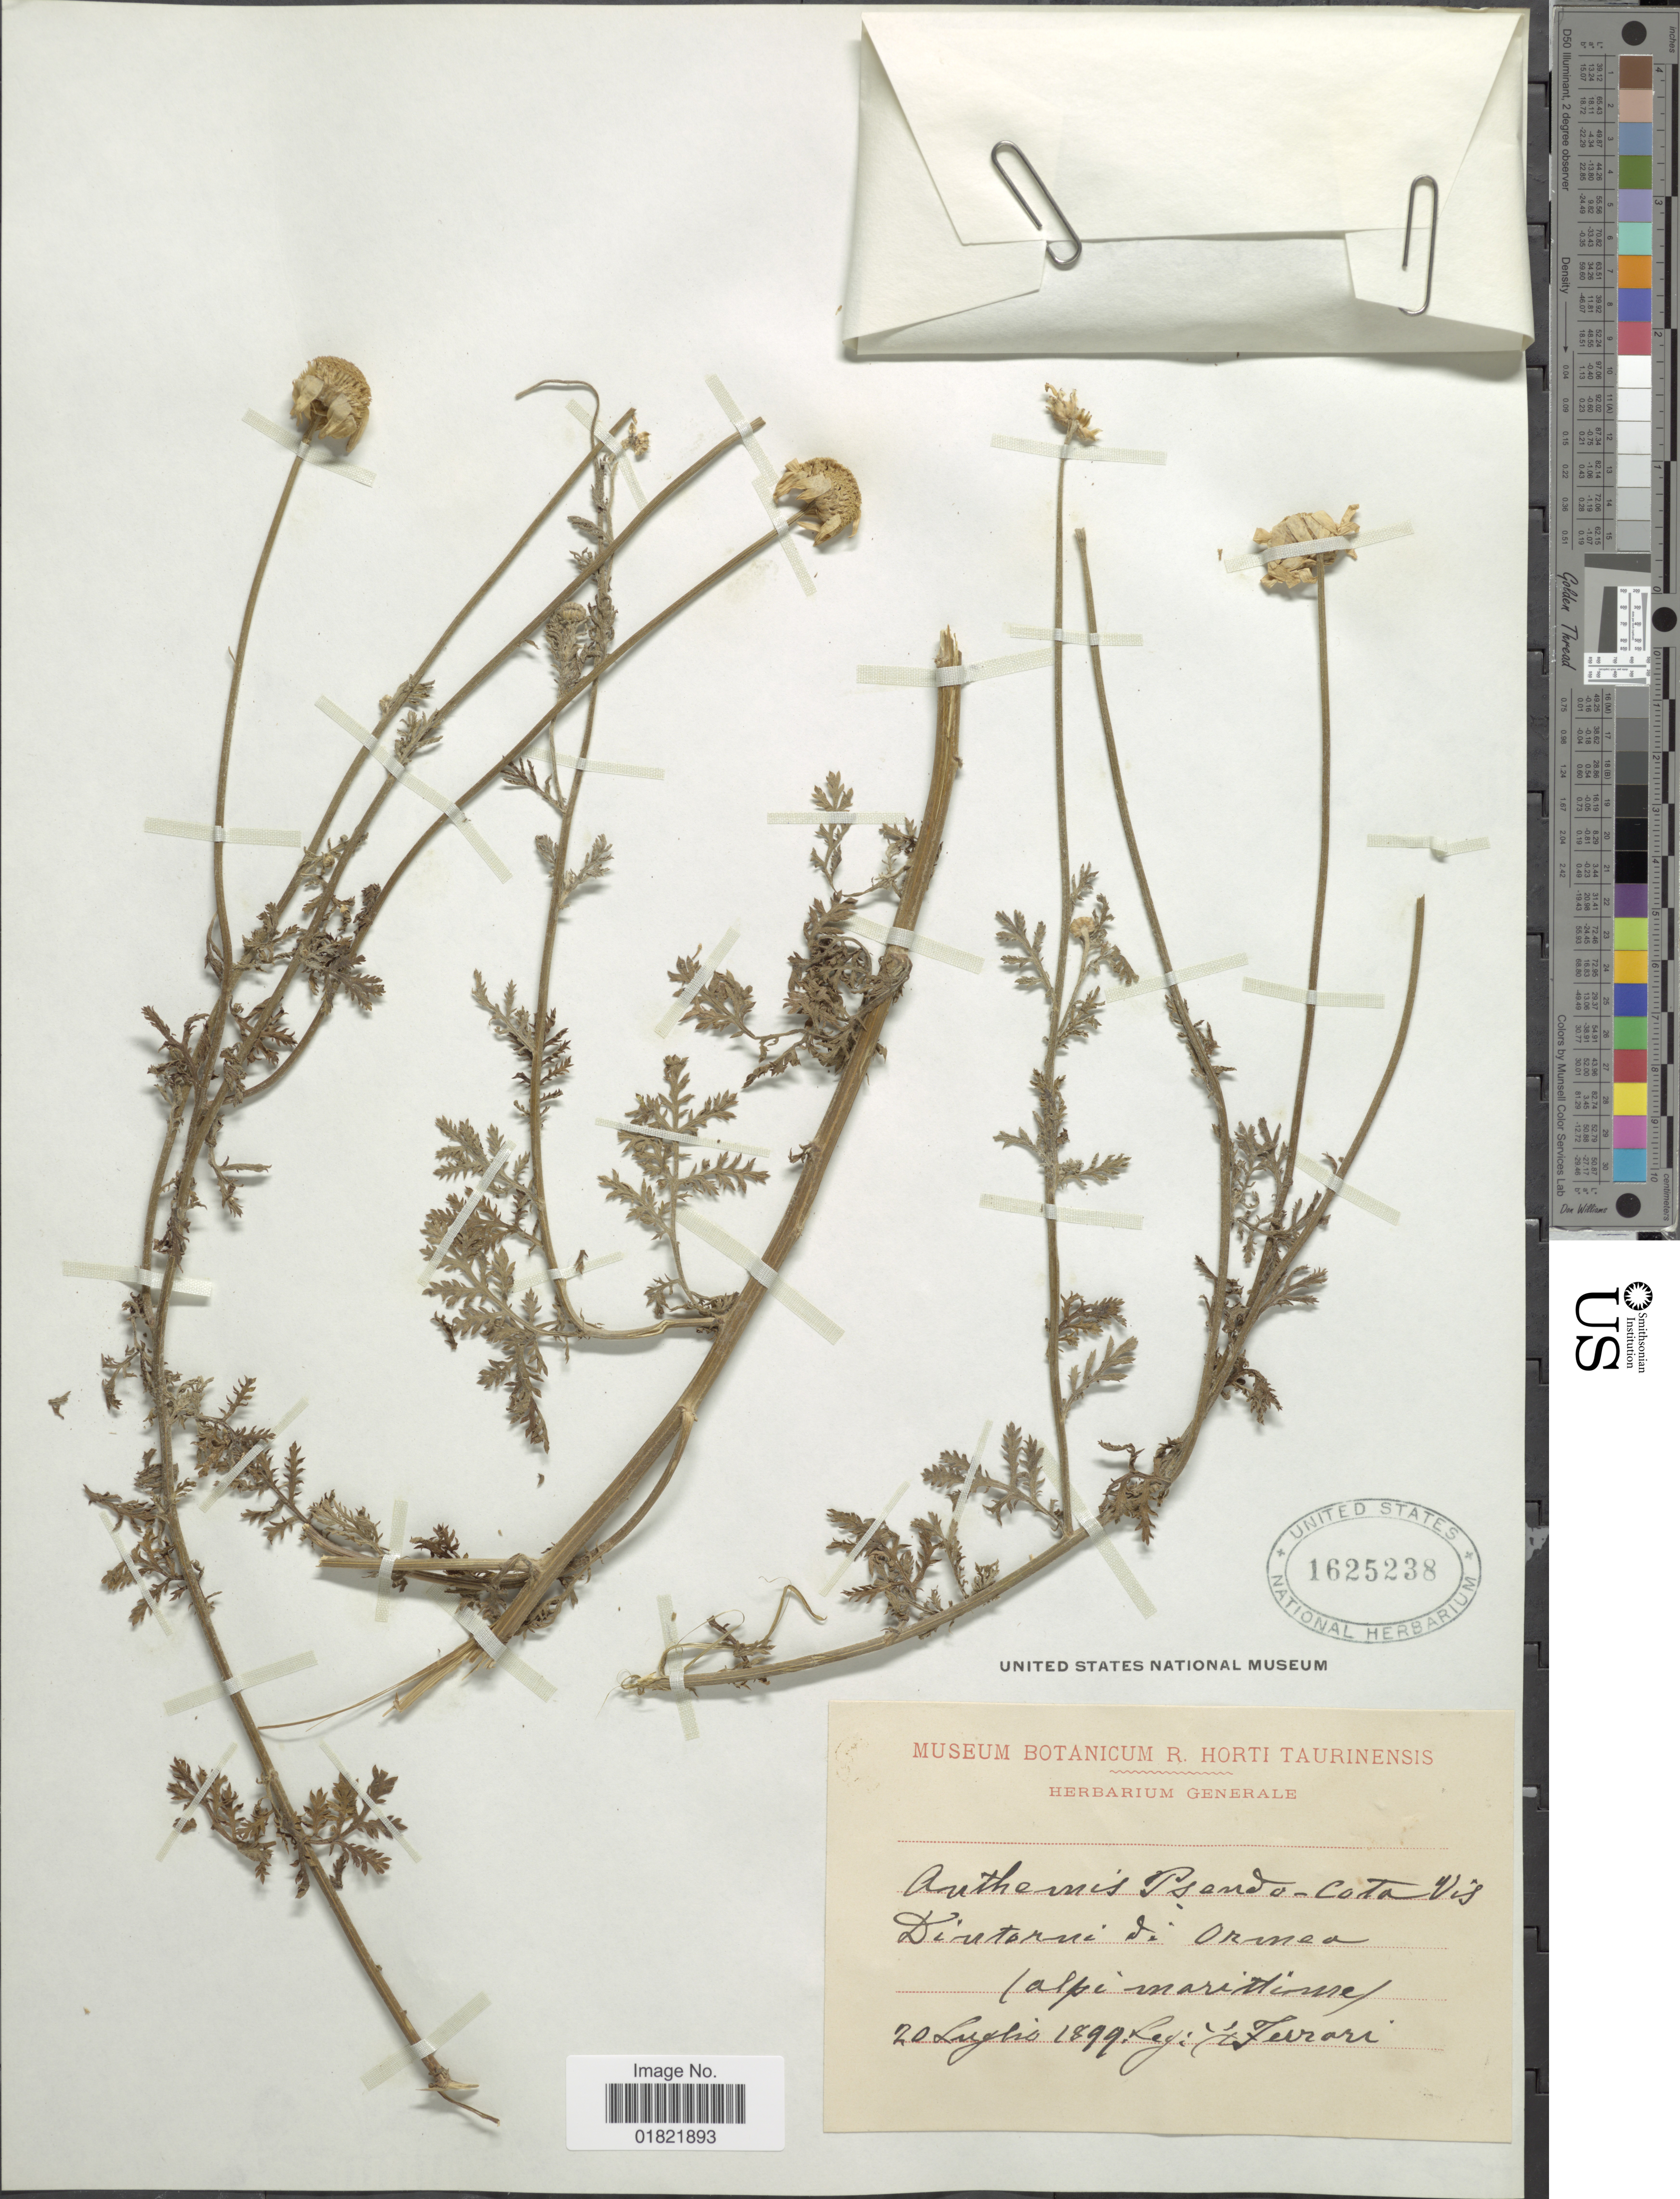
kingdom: Plantae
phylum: Tracheophyta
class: Magnoliopsida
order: Asterales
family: Asteraceae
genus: Anthemis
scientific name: Anthemis pseudocota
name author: Vis.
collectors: Ferrari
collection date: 1899-07-20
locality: Diutorue de Ormeo (alpe marittime) [interpreted]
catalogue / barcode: US 1625238